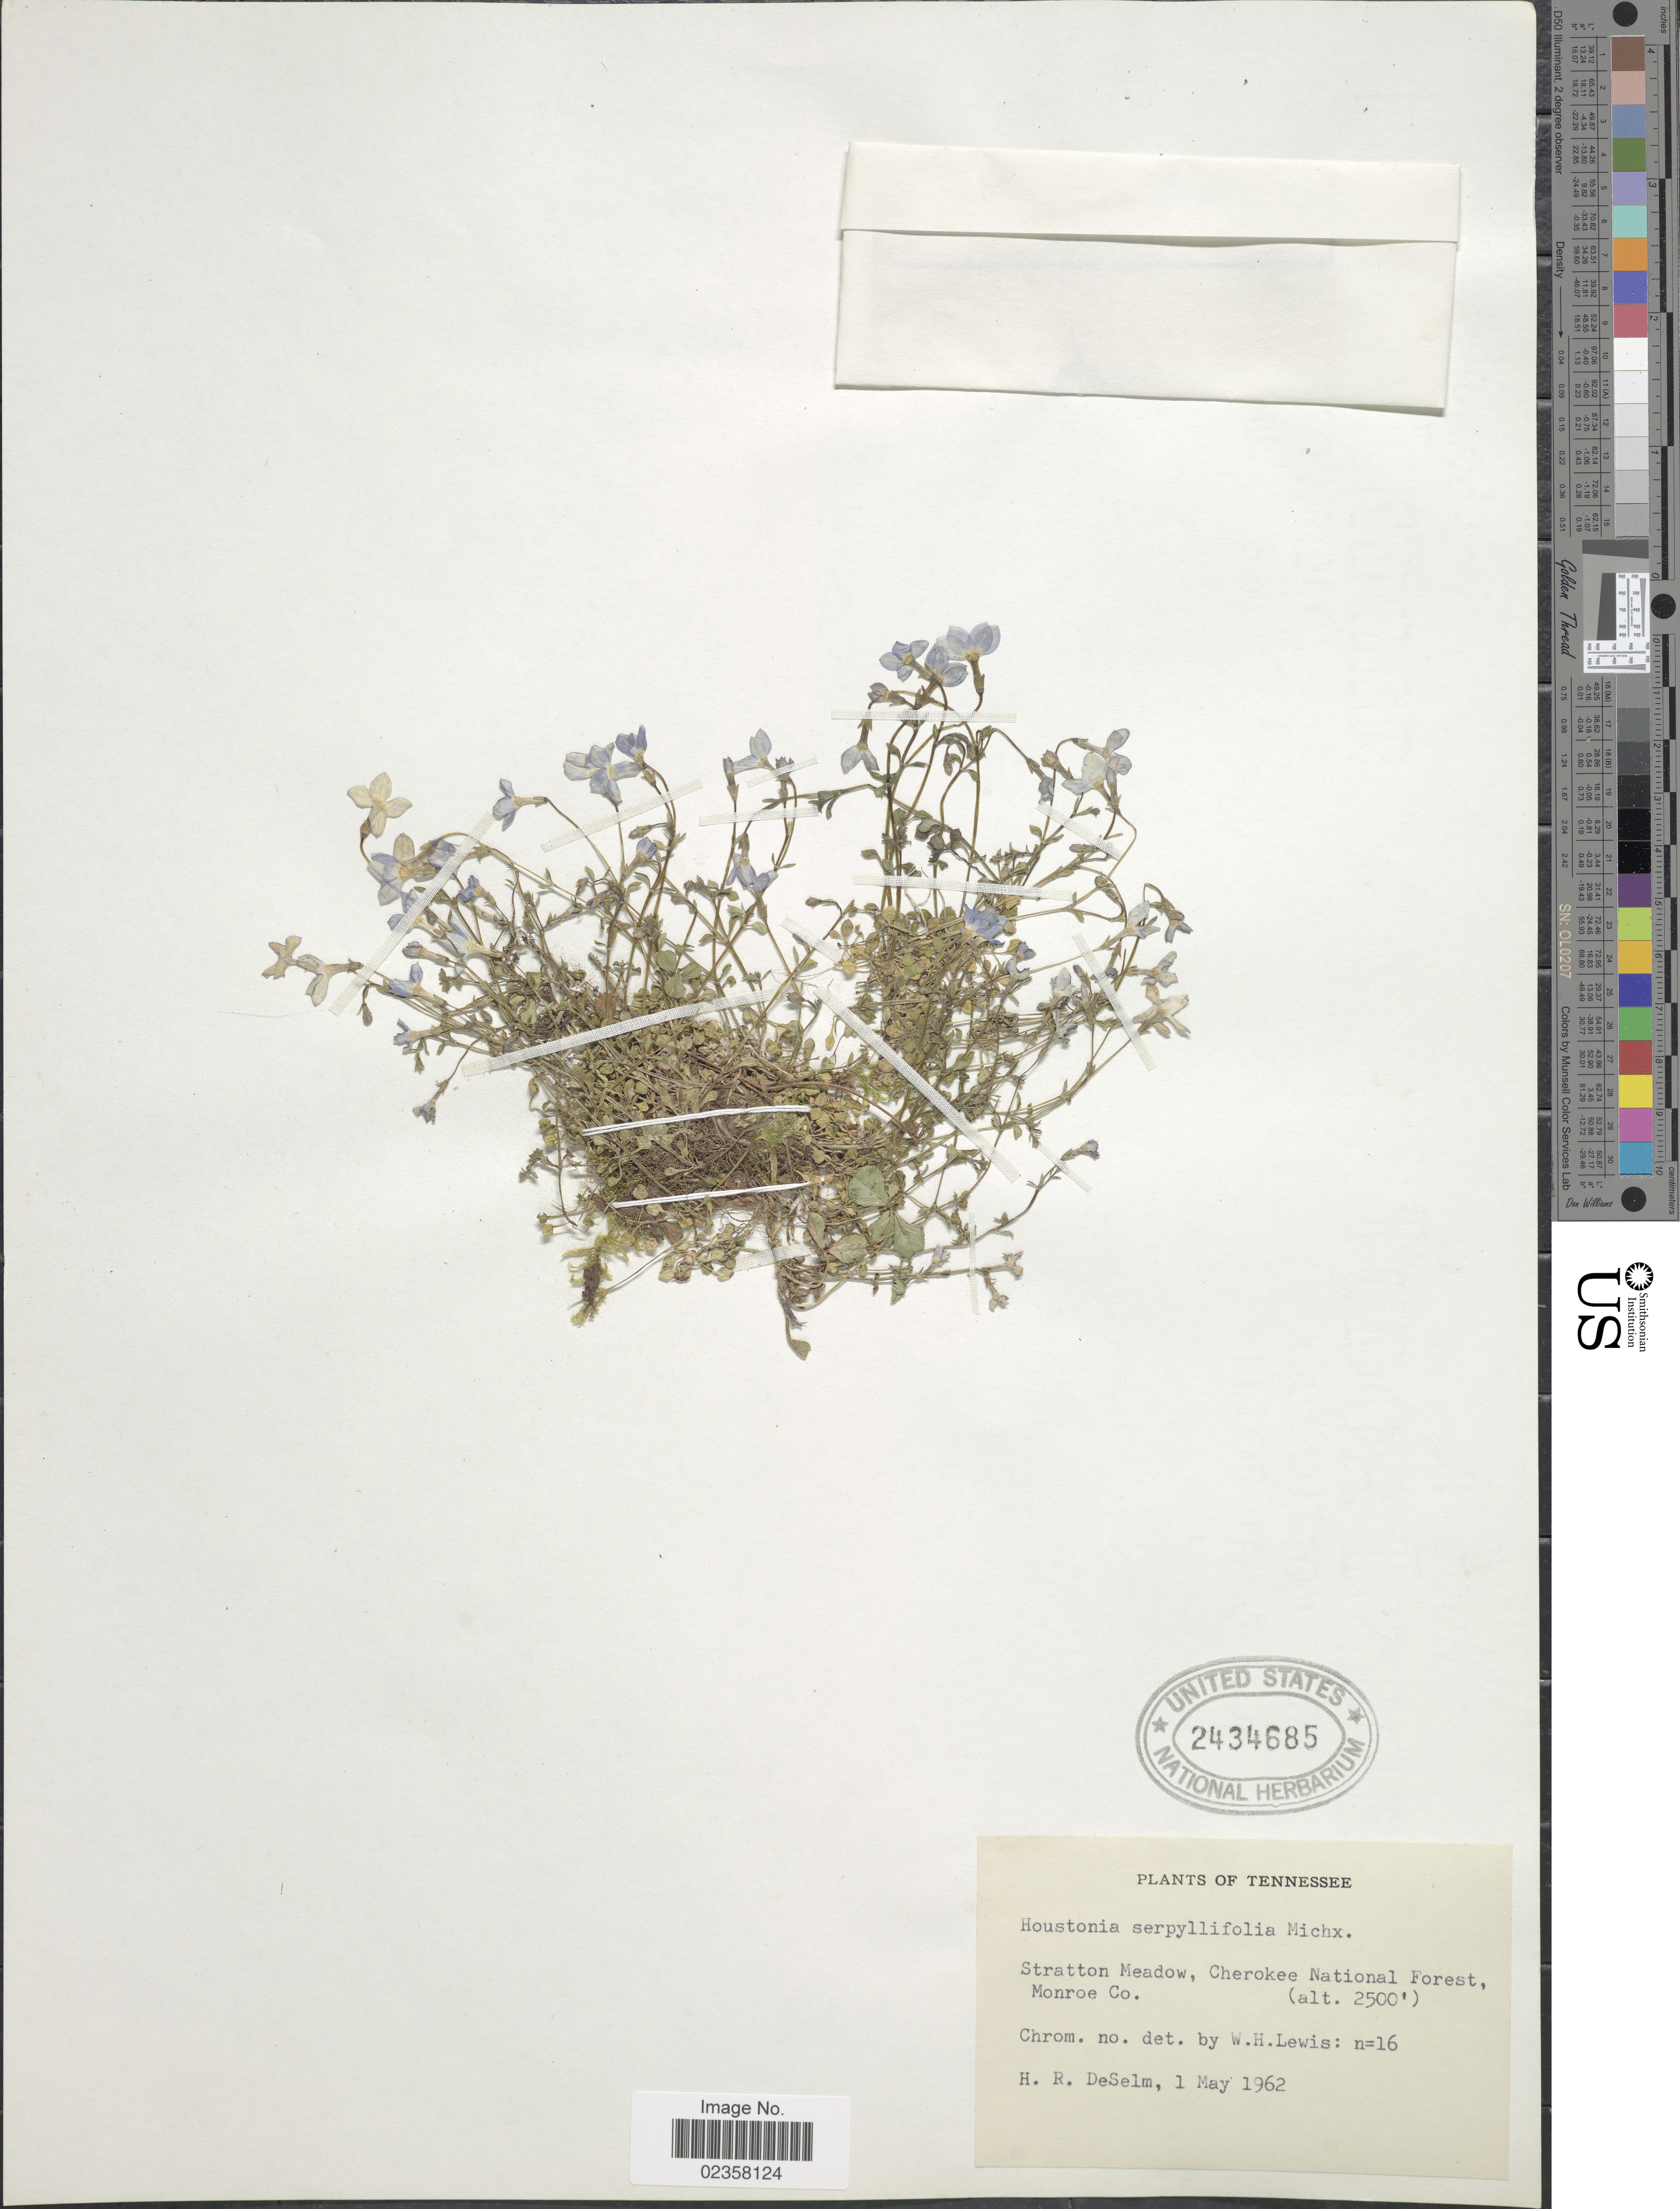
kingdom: Plantae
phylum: Tracheophyta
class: Magnoliopsida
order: Gentianales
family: Rubiaceae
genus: Houstonia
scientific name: Houstonia serpyllifolia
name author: Michx.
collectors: H. De Selm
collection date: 1962-05-01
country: United States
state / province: Tennessee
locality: Stratton Meadow, Cherokee National Forest, Monroe Co.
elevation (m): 762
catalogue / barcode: US 2434685